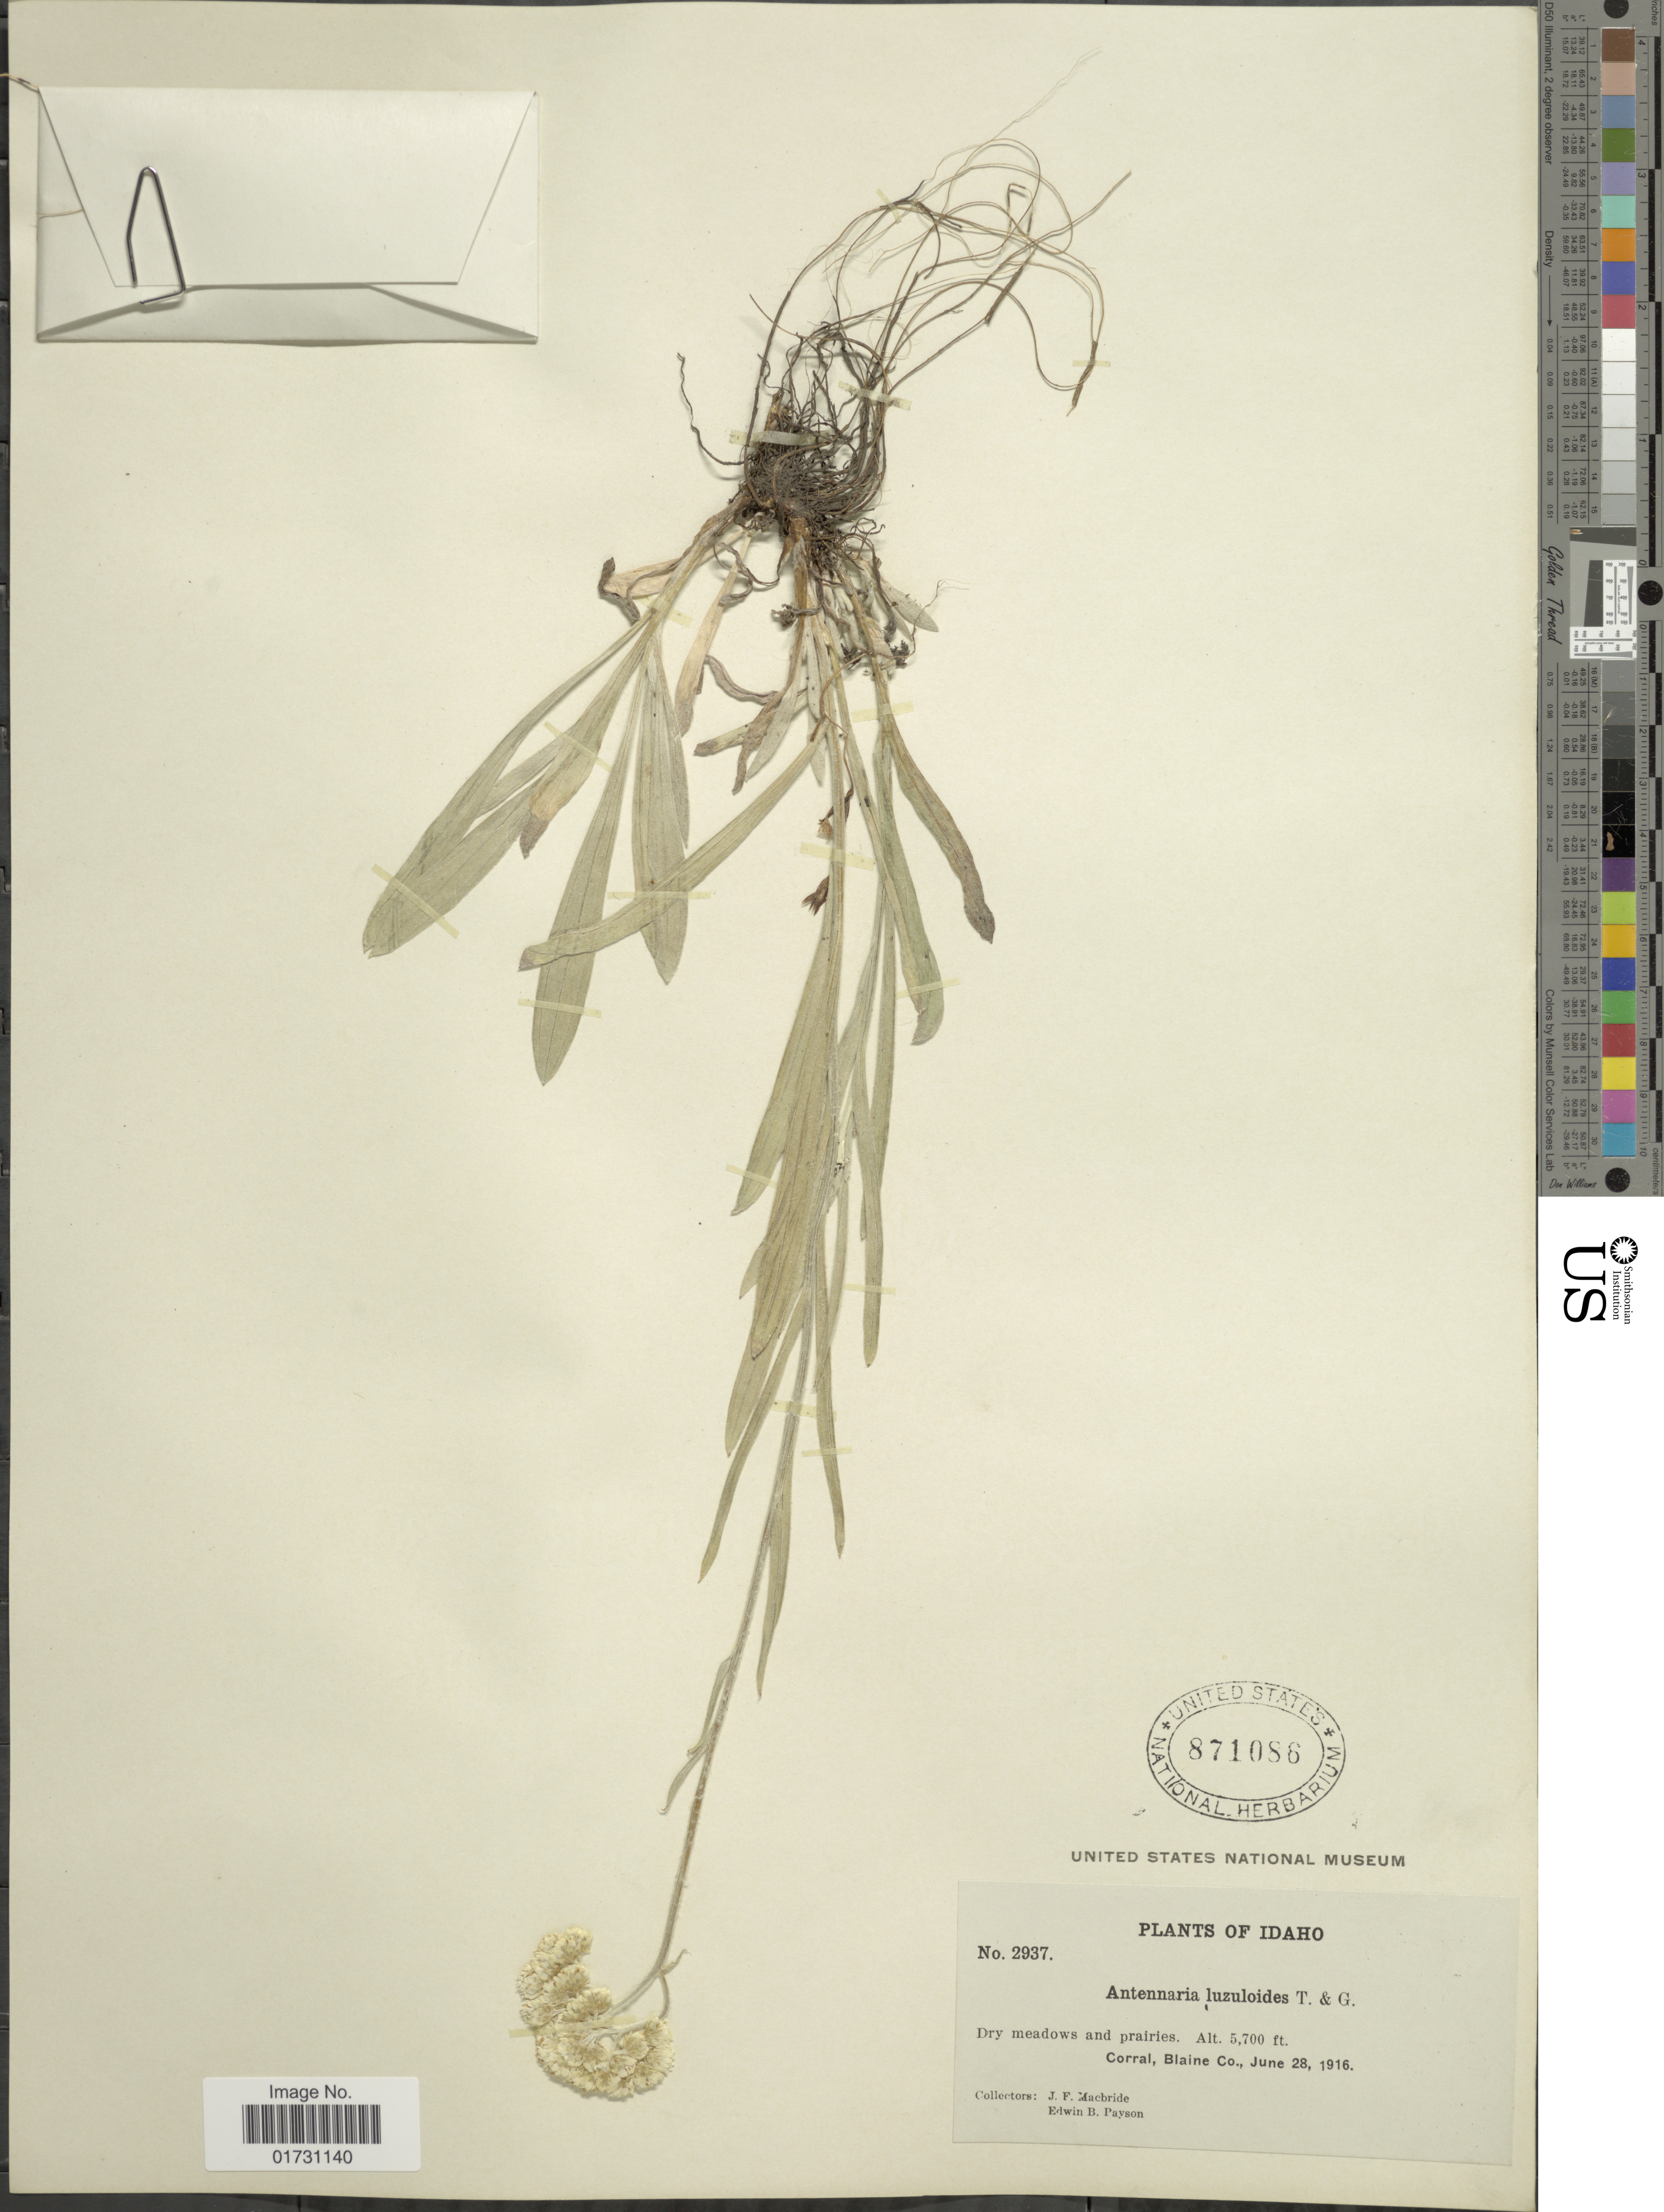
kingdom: Plantae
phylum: Tracheophyta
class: Magnoliopsida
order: Asterales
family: Asteraceae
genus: Antennaria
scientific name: Antennaria luzuloides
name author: Torr. & A. Gray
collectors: J. F. Macbride & E. B. Payson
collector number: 2937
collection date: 1916-06-28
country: United States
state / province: Idaho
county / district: Blaine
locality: Corral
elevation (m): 1737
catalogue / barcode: US 871086